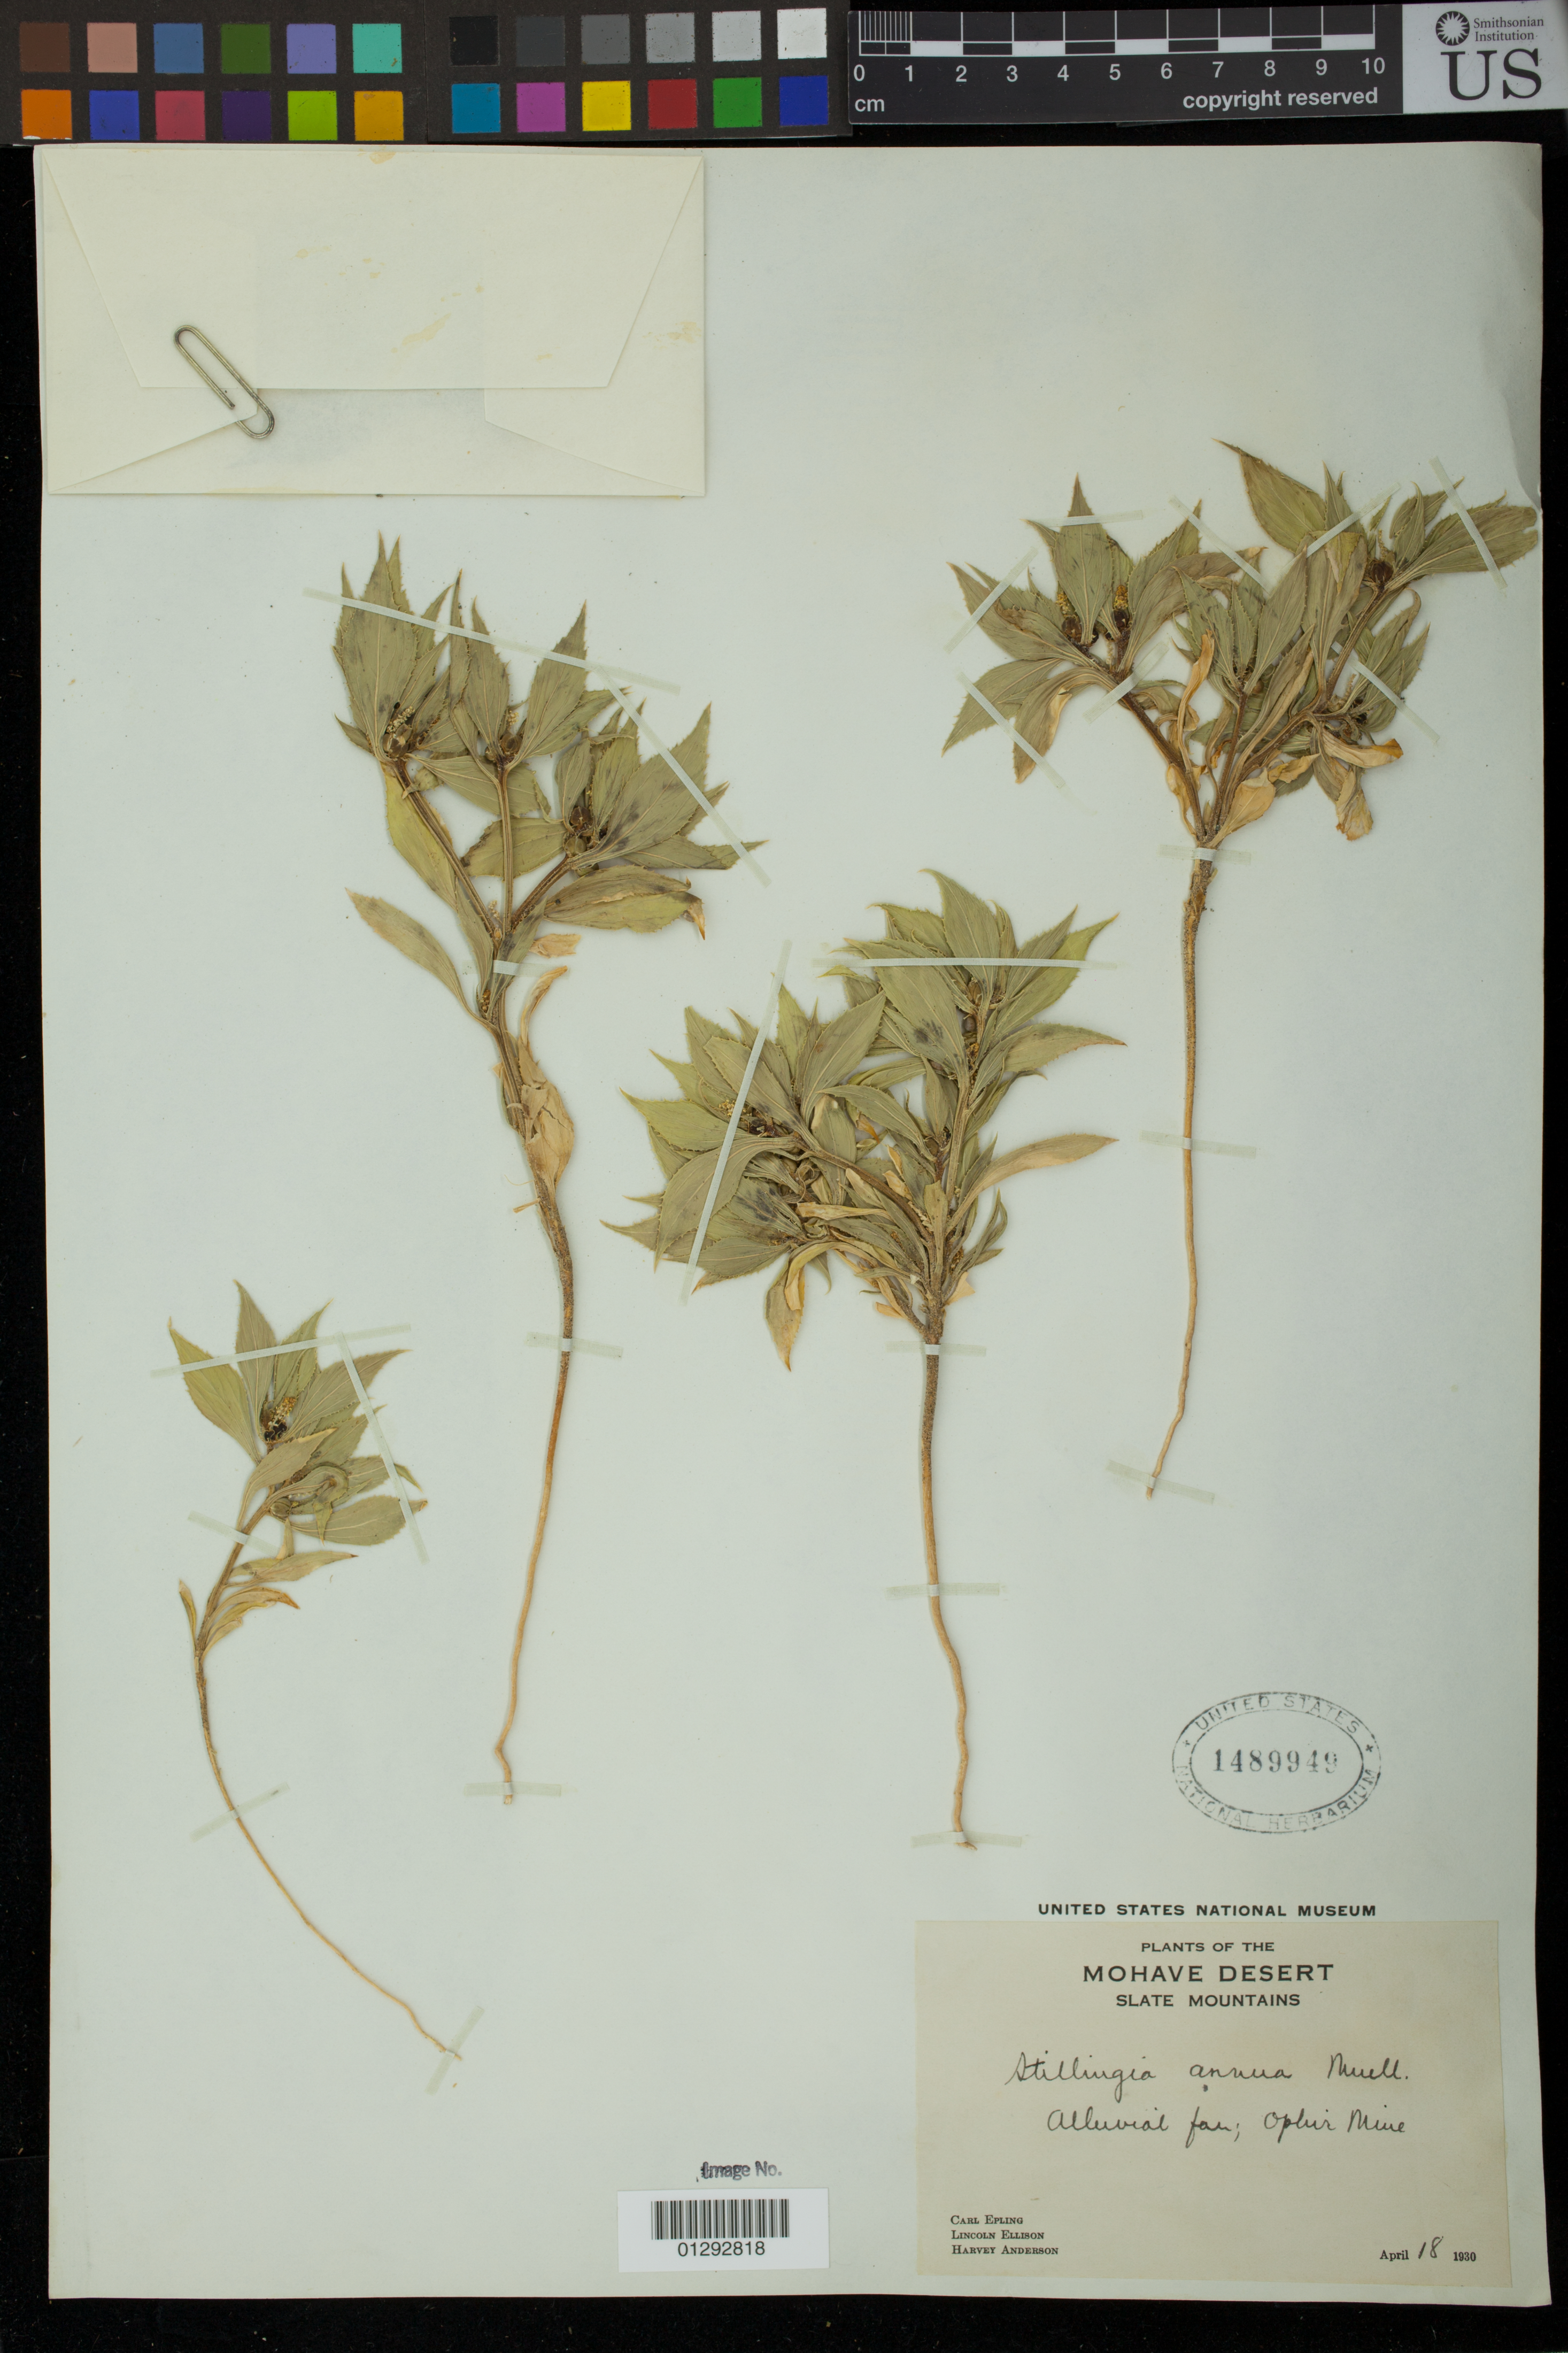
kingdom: Plantae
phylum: Tracheophyta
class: Magnoliopsida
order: Malpighiales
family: Euphorbiaceae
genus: Stillingia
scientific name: Stillingia spinulosa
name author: Torr.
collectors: C. C. Epling, L. Ellison & H. Anderson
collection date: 1930-04-18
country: United States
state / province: California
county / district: San Bernardino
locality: Mojave Desert, Slate Mountains, Ophir Mine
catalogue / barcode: US 1489949